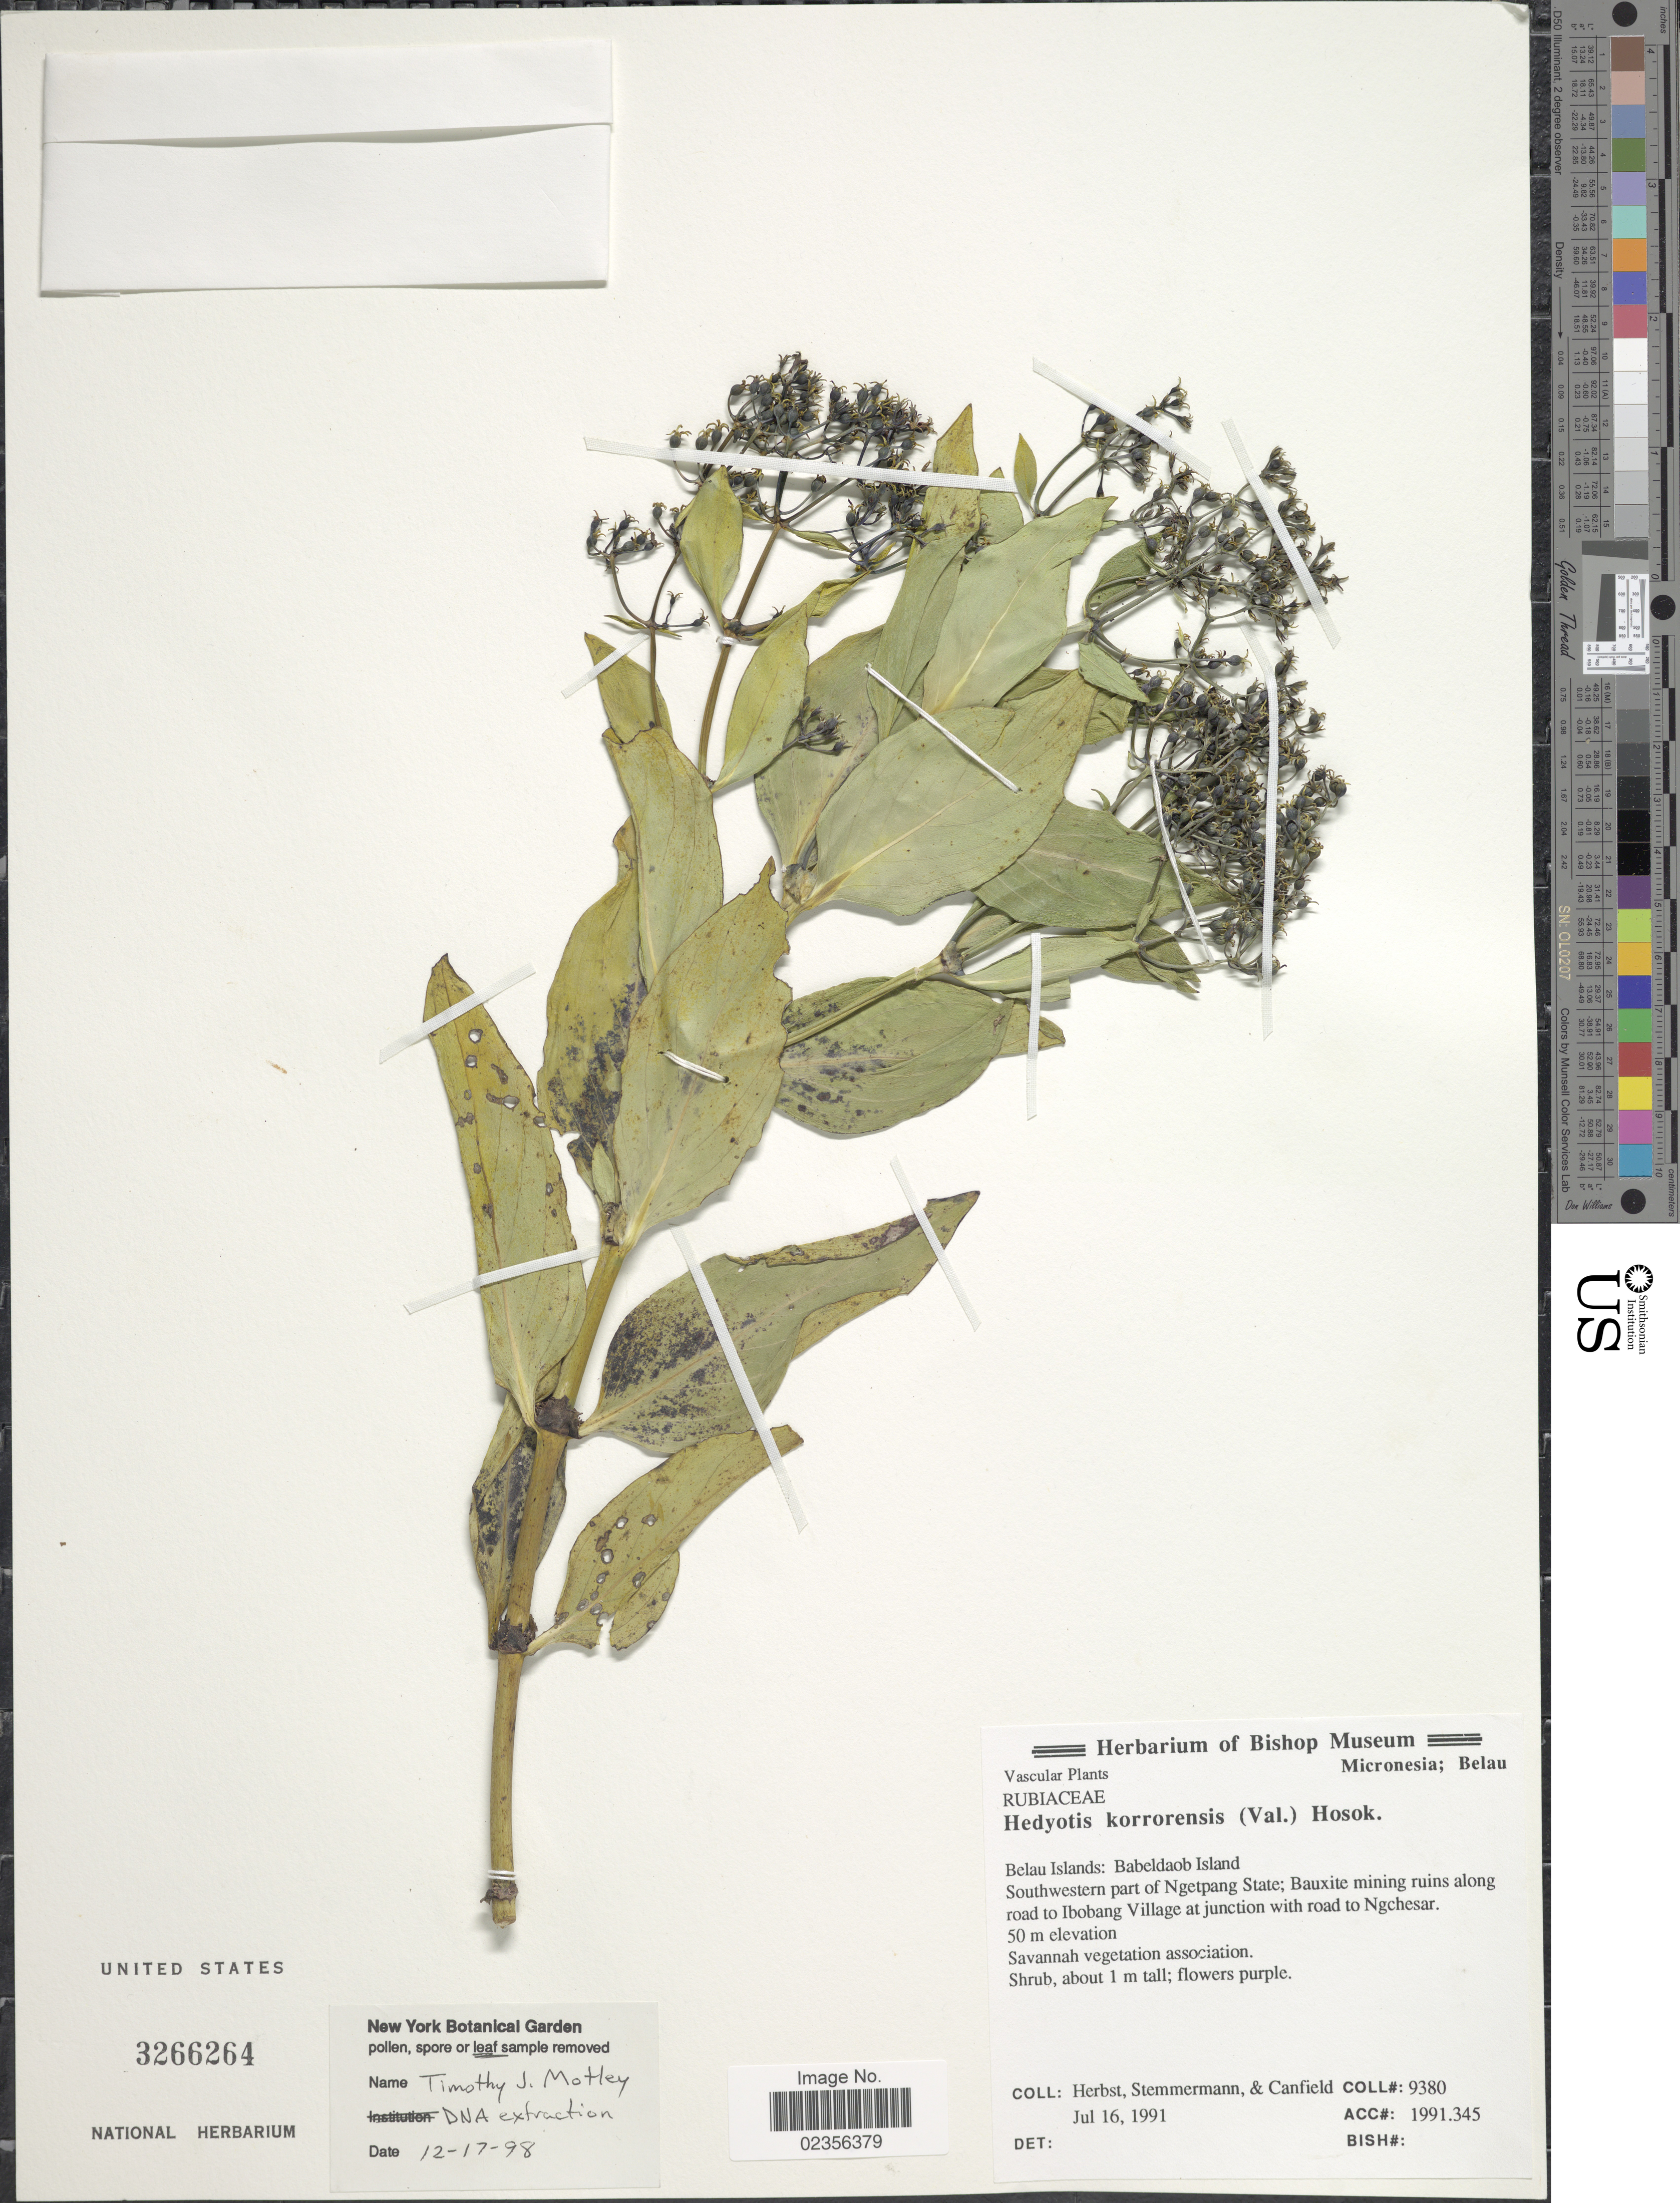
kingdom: Plantae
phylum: Tracheophyta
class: Magnoliopsida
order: Gentianales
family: Rubiaceae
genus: Hedyotis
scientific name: Hedyotis korrorensis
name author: Hosok.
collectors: -. Herbst, -. Stemmermann & -. Canfield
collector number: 9380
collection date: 1991-07-16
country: Palau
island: Babeldaob [Babelthuap]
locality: Belau Islands: Babeldaob Island, Southwestern oart of Ngetpang State: Bauxite minin ruins along road to Ibobang Village at junction with road to Ngchesar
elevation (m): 50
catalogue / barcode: US 3266264